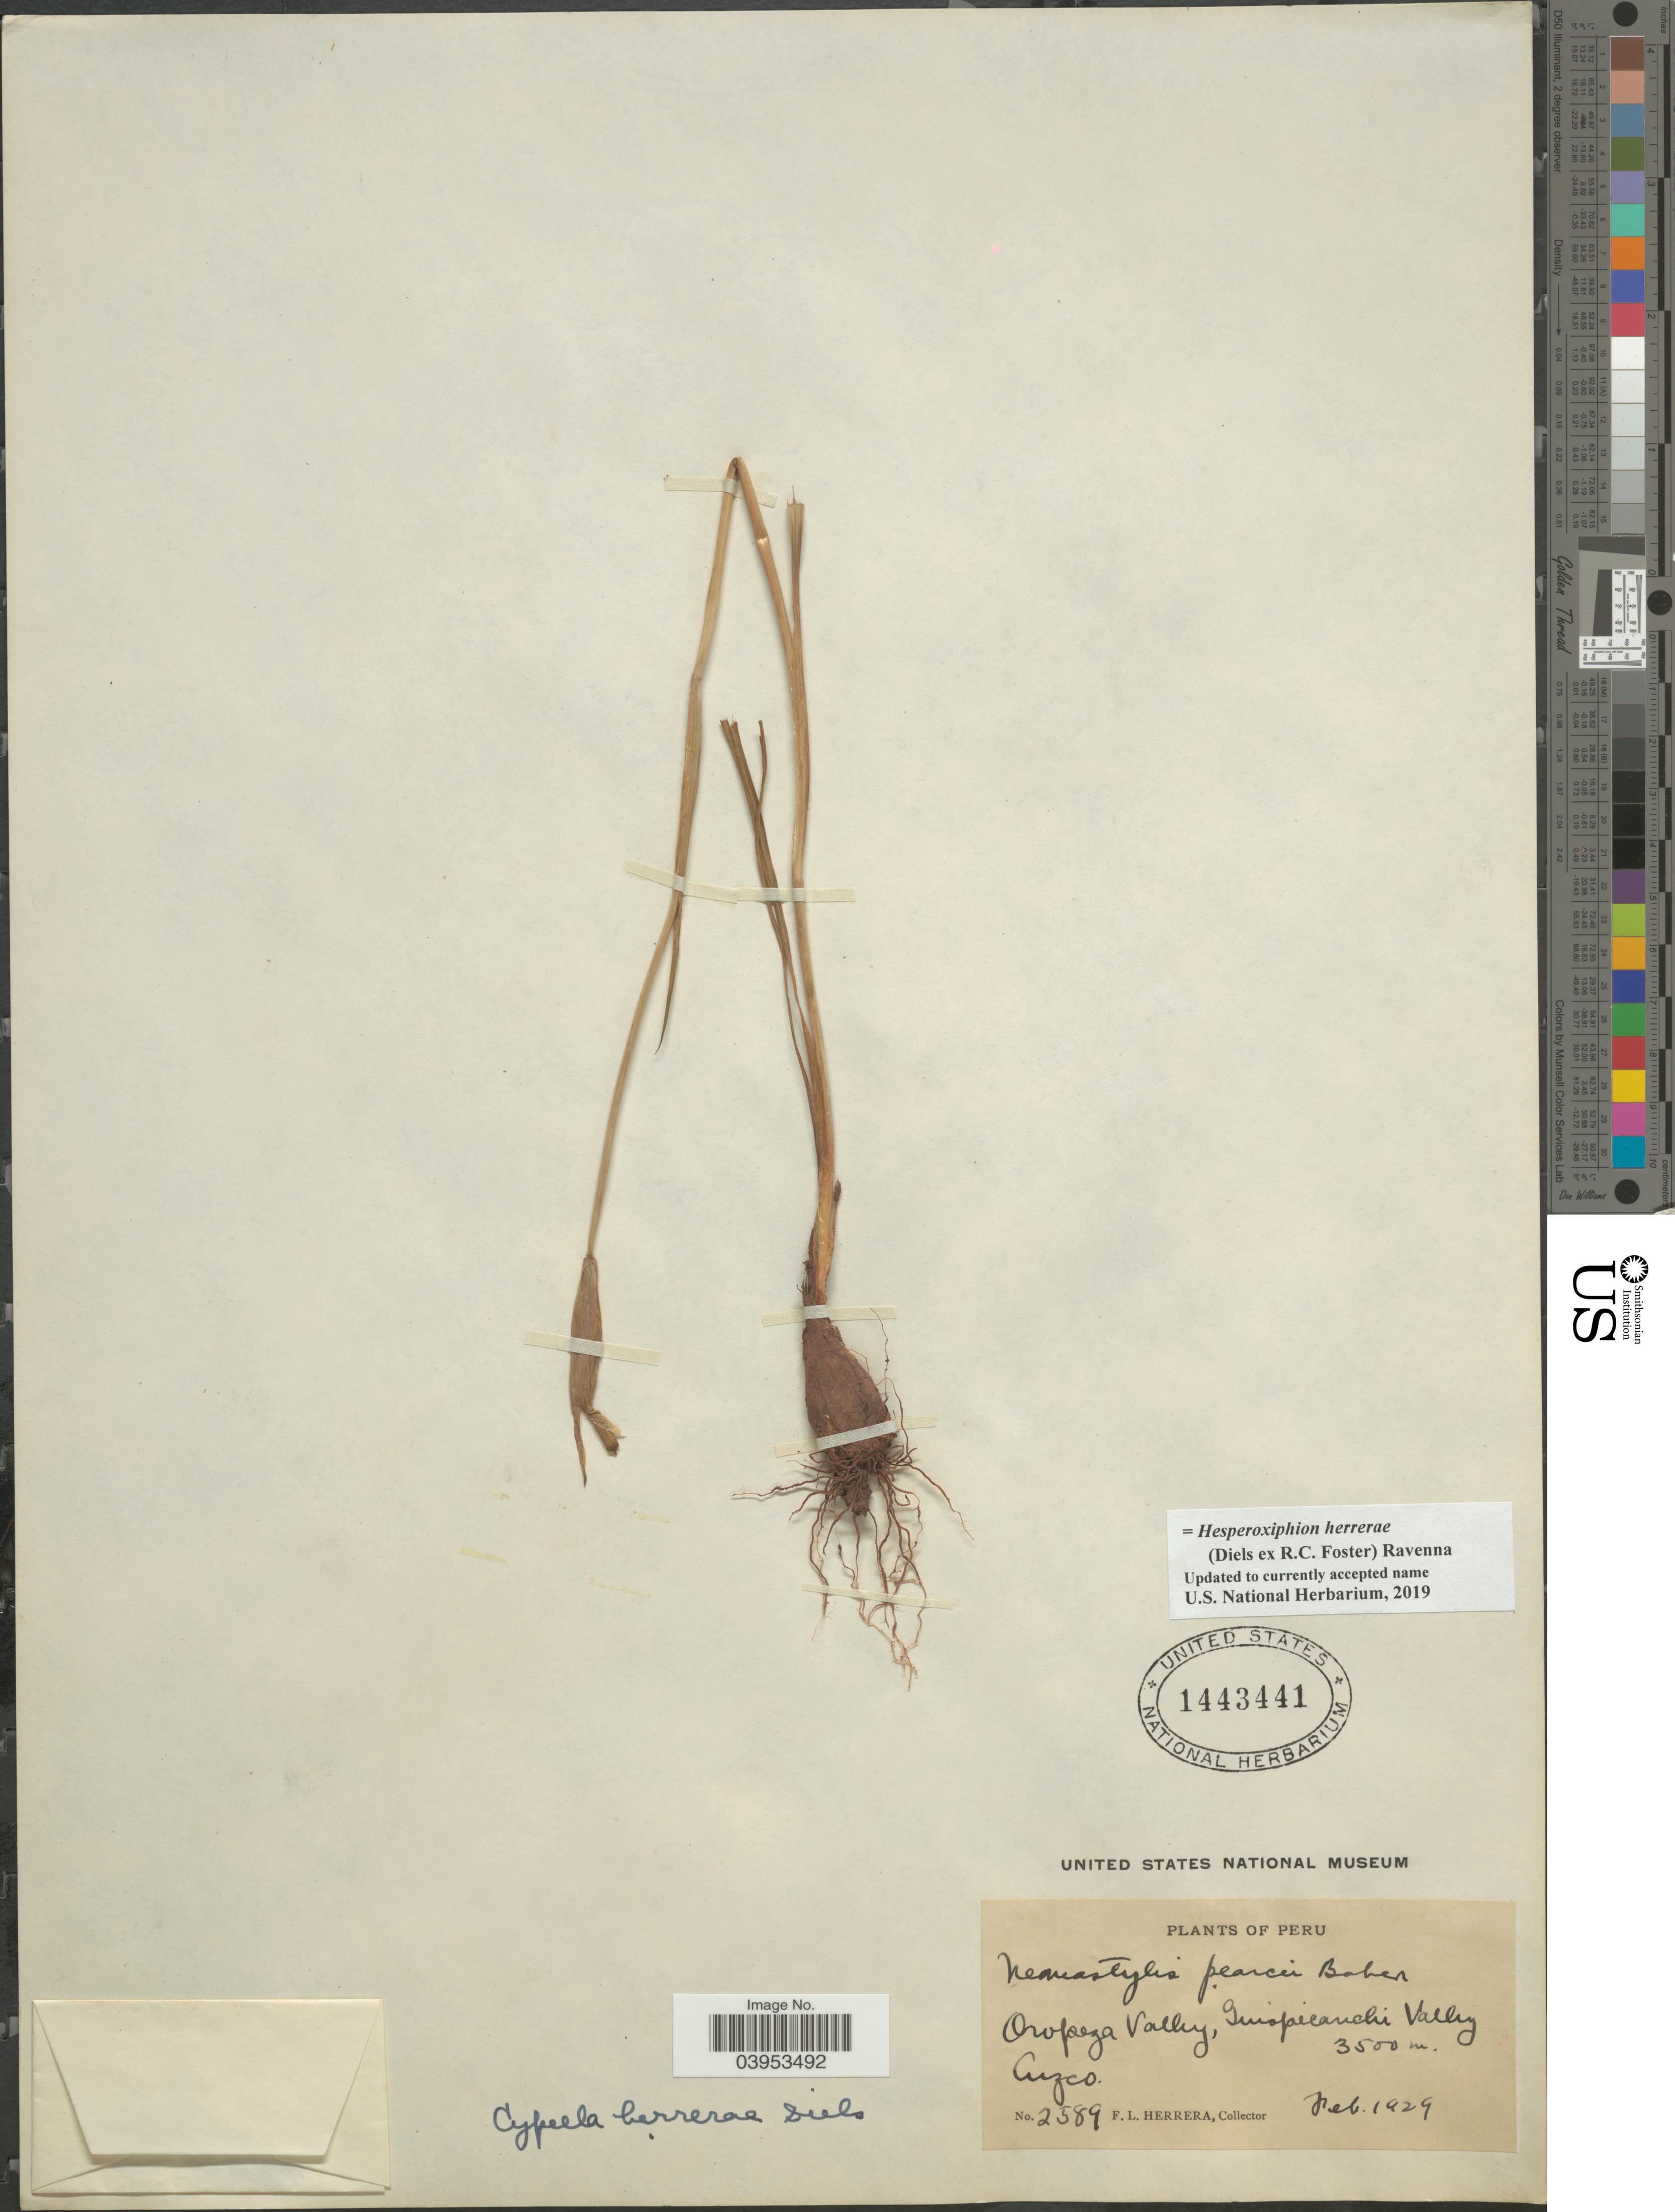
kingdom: Plantae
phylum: Tracheophyta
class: Liliopsida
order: Asparagales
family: Iridaceae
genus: Hesperoxiphion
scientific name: Hesperoxiphion herrerae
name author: (R.C. Foster) Ravenna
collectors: F. L. Herrera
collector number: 2589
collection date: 1929-02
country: Peru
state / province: Cusco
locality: Oropeza Valley, Quispicanchi Valley. Cuzco.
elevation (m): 3500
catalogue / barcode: US 1443441